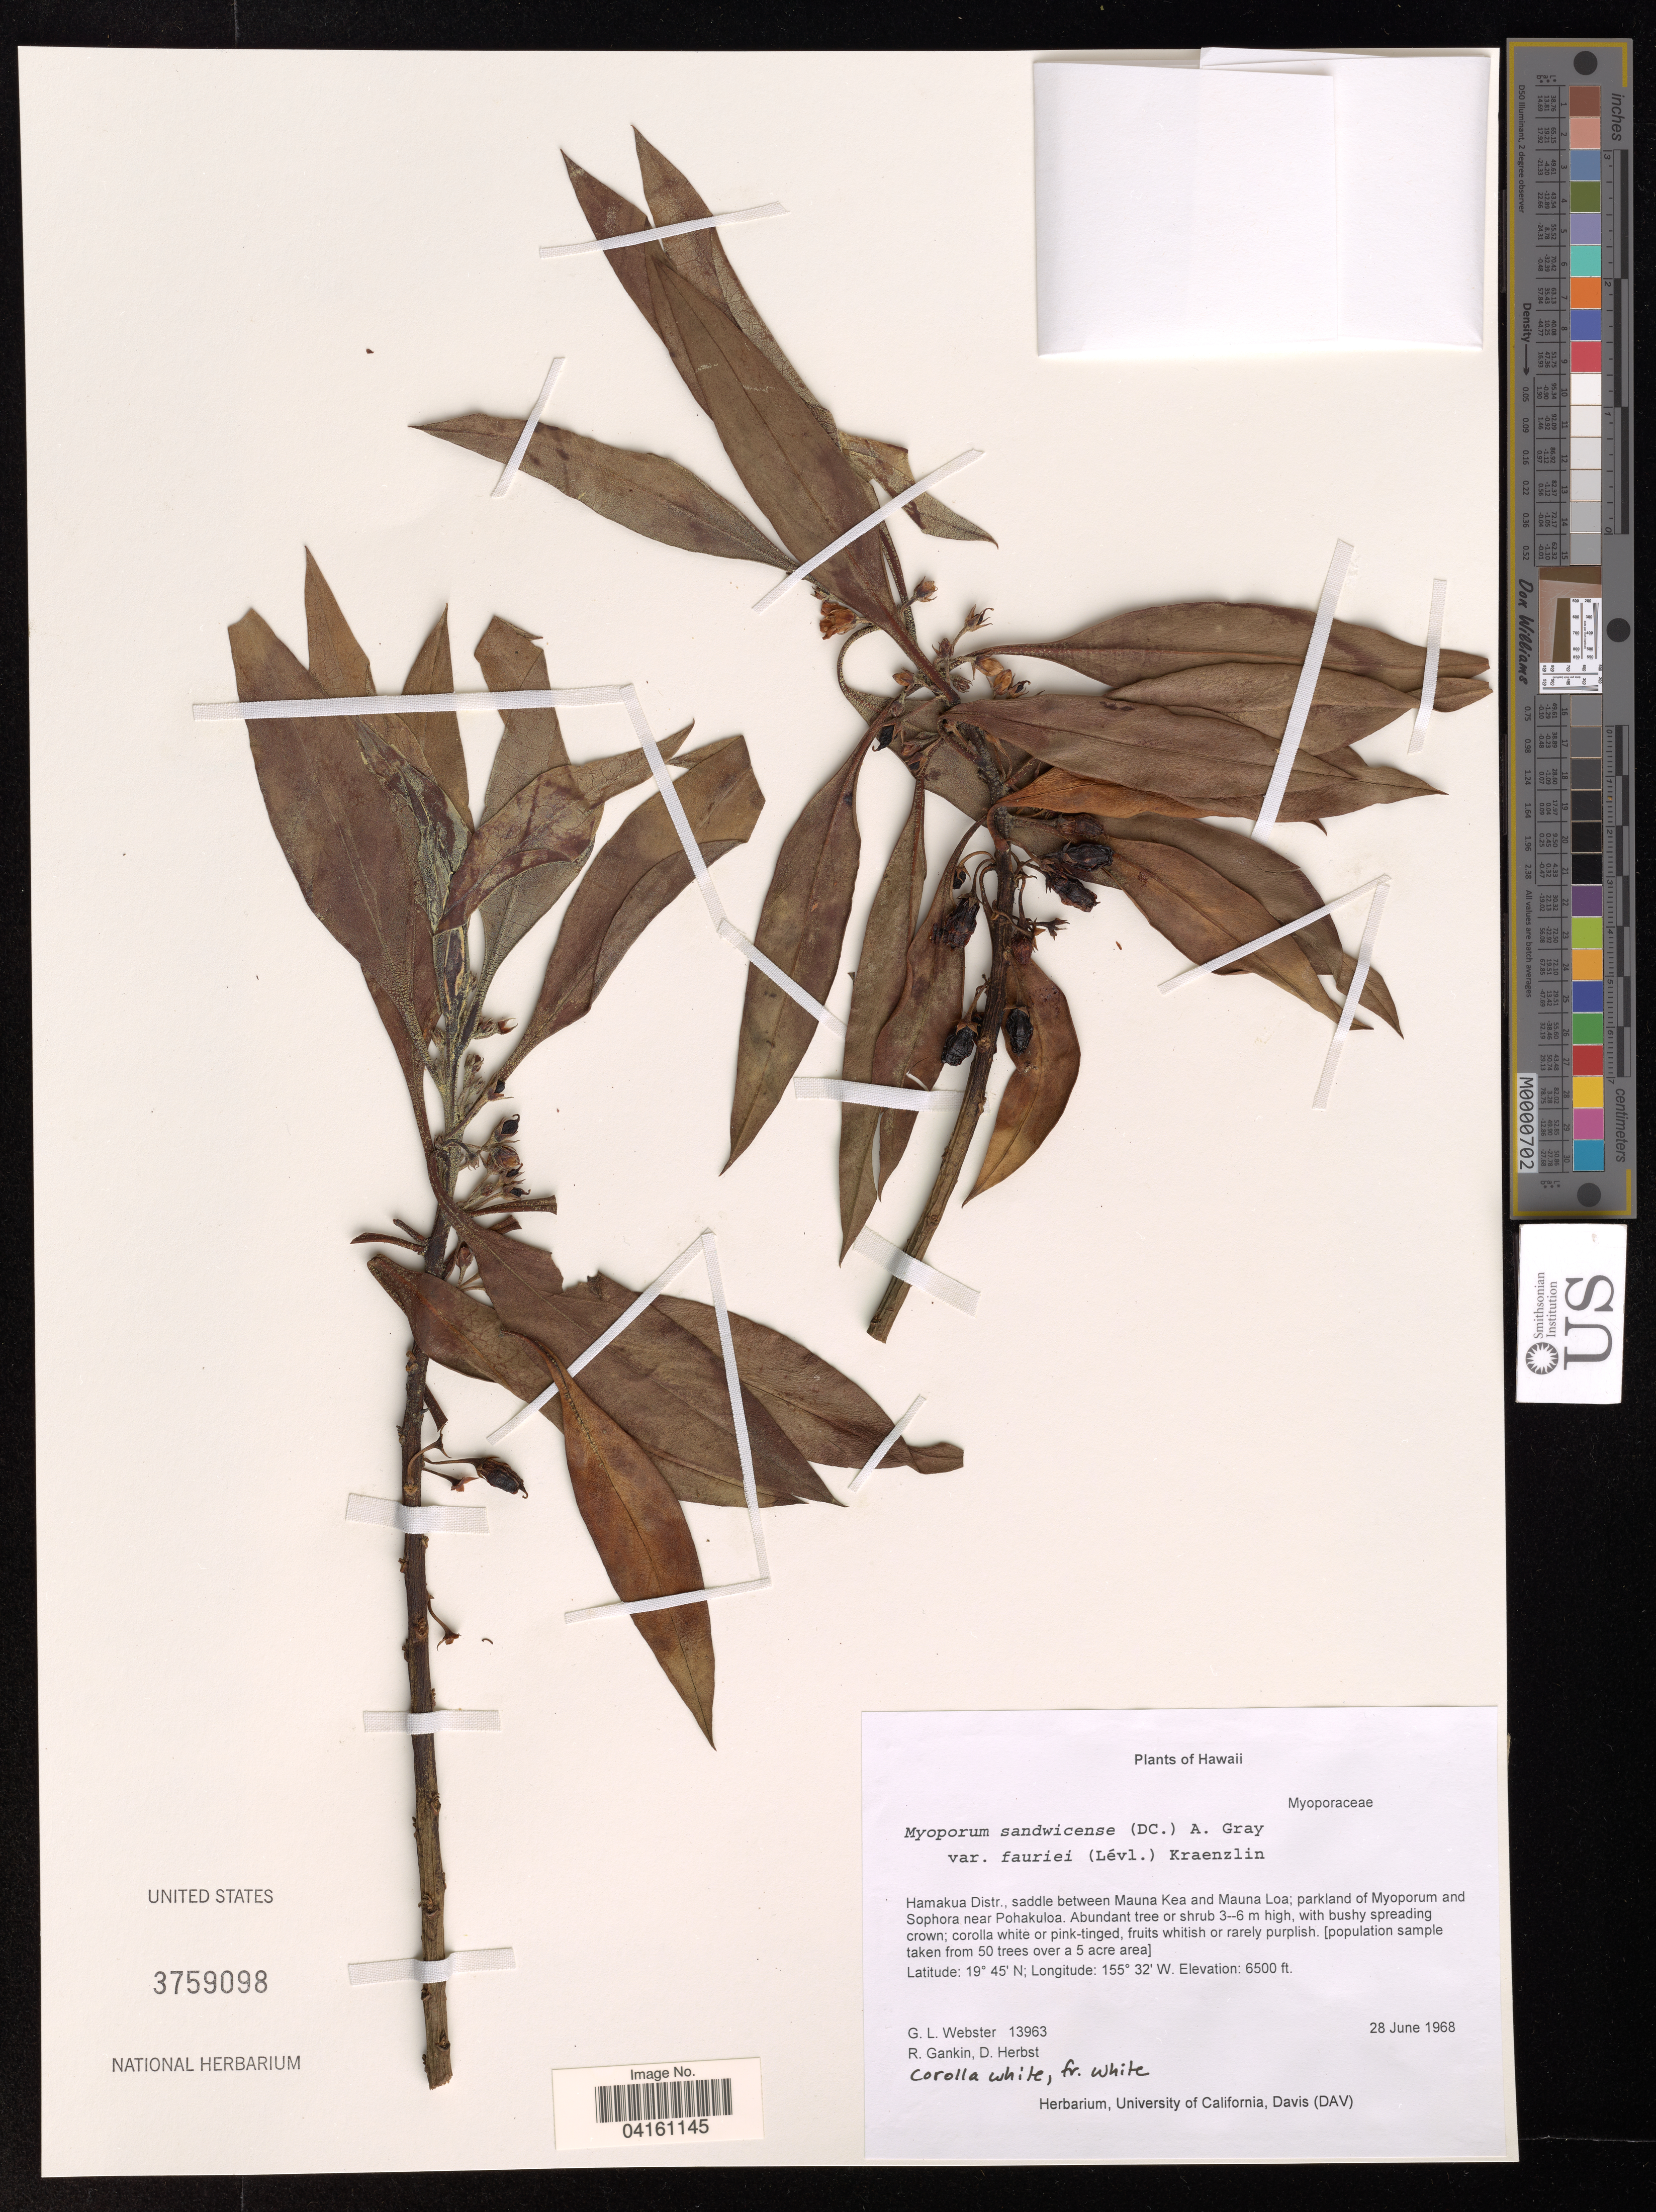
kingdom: Plantae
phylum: Tracheophyta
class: Magnoliopsida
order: Lamiales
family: Scrophulariaceae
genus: Myoporum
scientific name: Myoporum sandwicense subsp. sandwicense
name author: A. Gray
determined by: Wagner, W. L., (BOT), Smithsonian Institution - National Museum of Natural History (UNITED STATES)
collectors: G. L. Webster, R. Gankin & D. Herbst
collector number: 13963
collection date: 1968-06-28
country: United States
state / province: Hawaii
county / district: Hawaii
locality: Hamakua Distr., saddle between Mauna Kea and Mauna Loa; parkland of Myoporum and Sophora near Pohakuloa.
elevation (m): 1981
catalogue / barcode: US 3759098